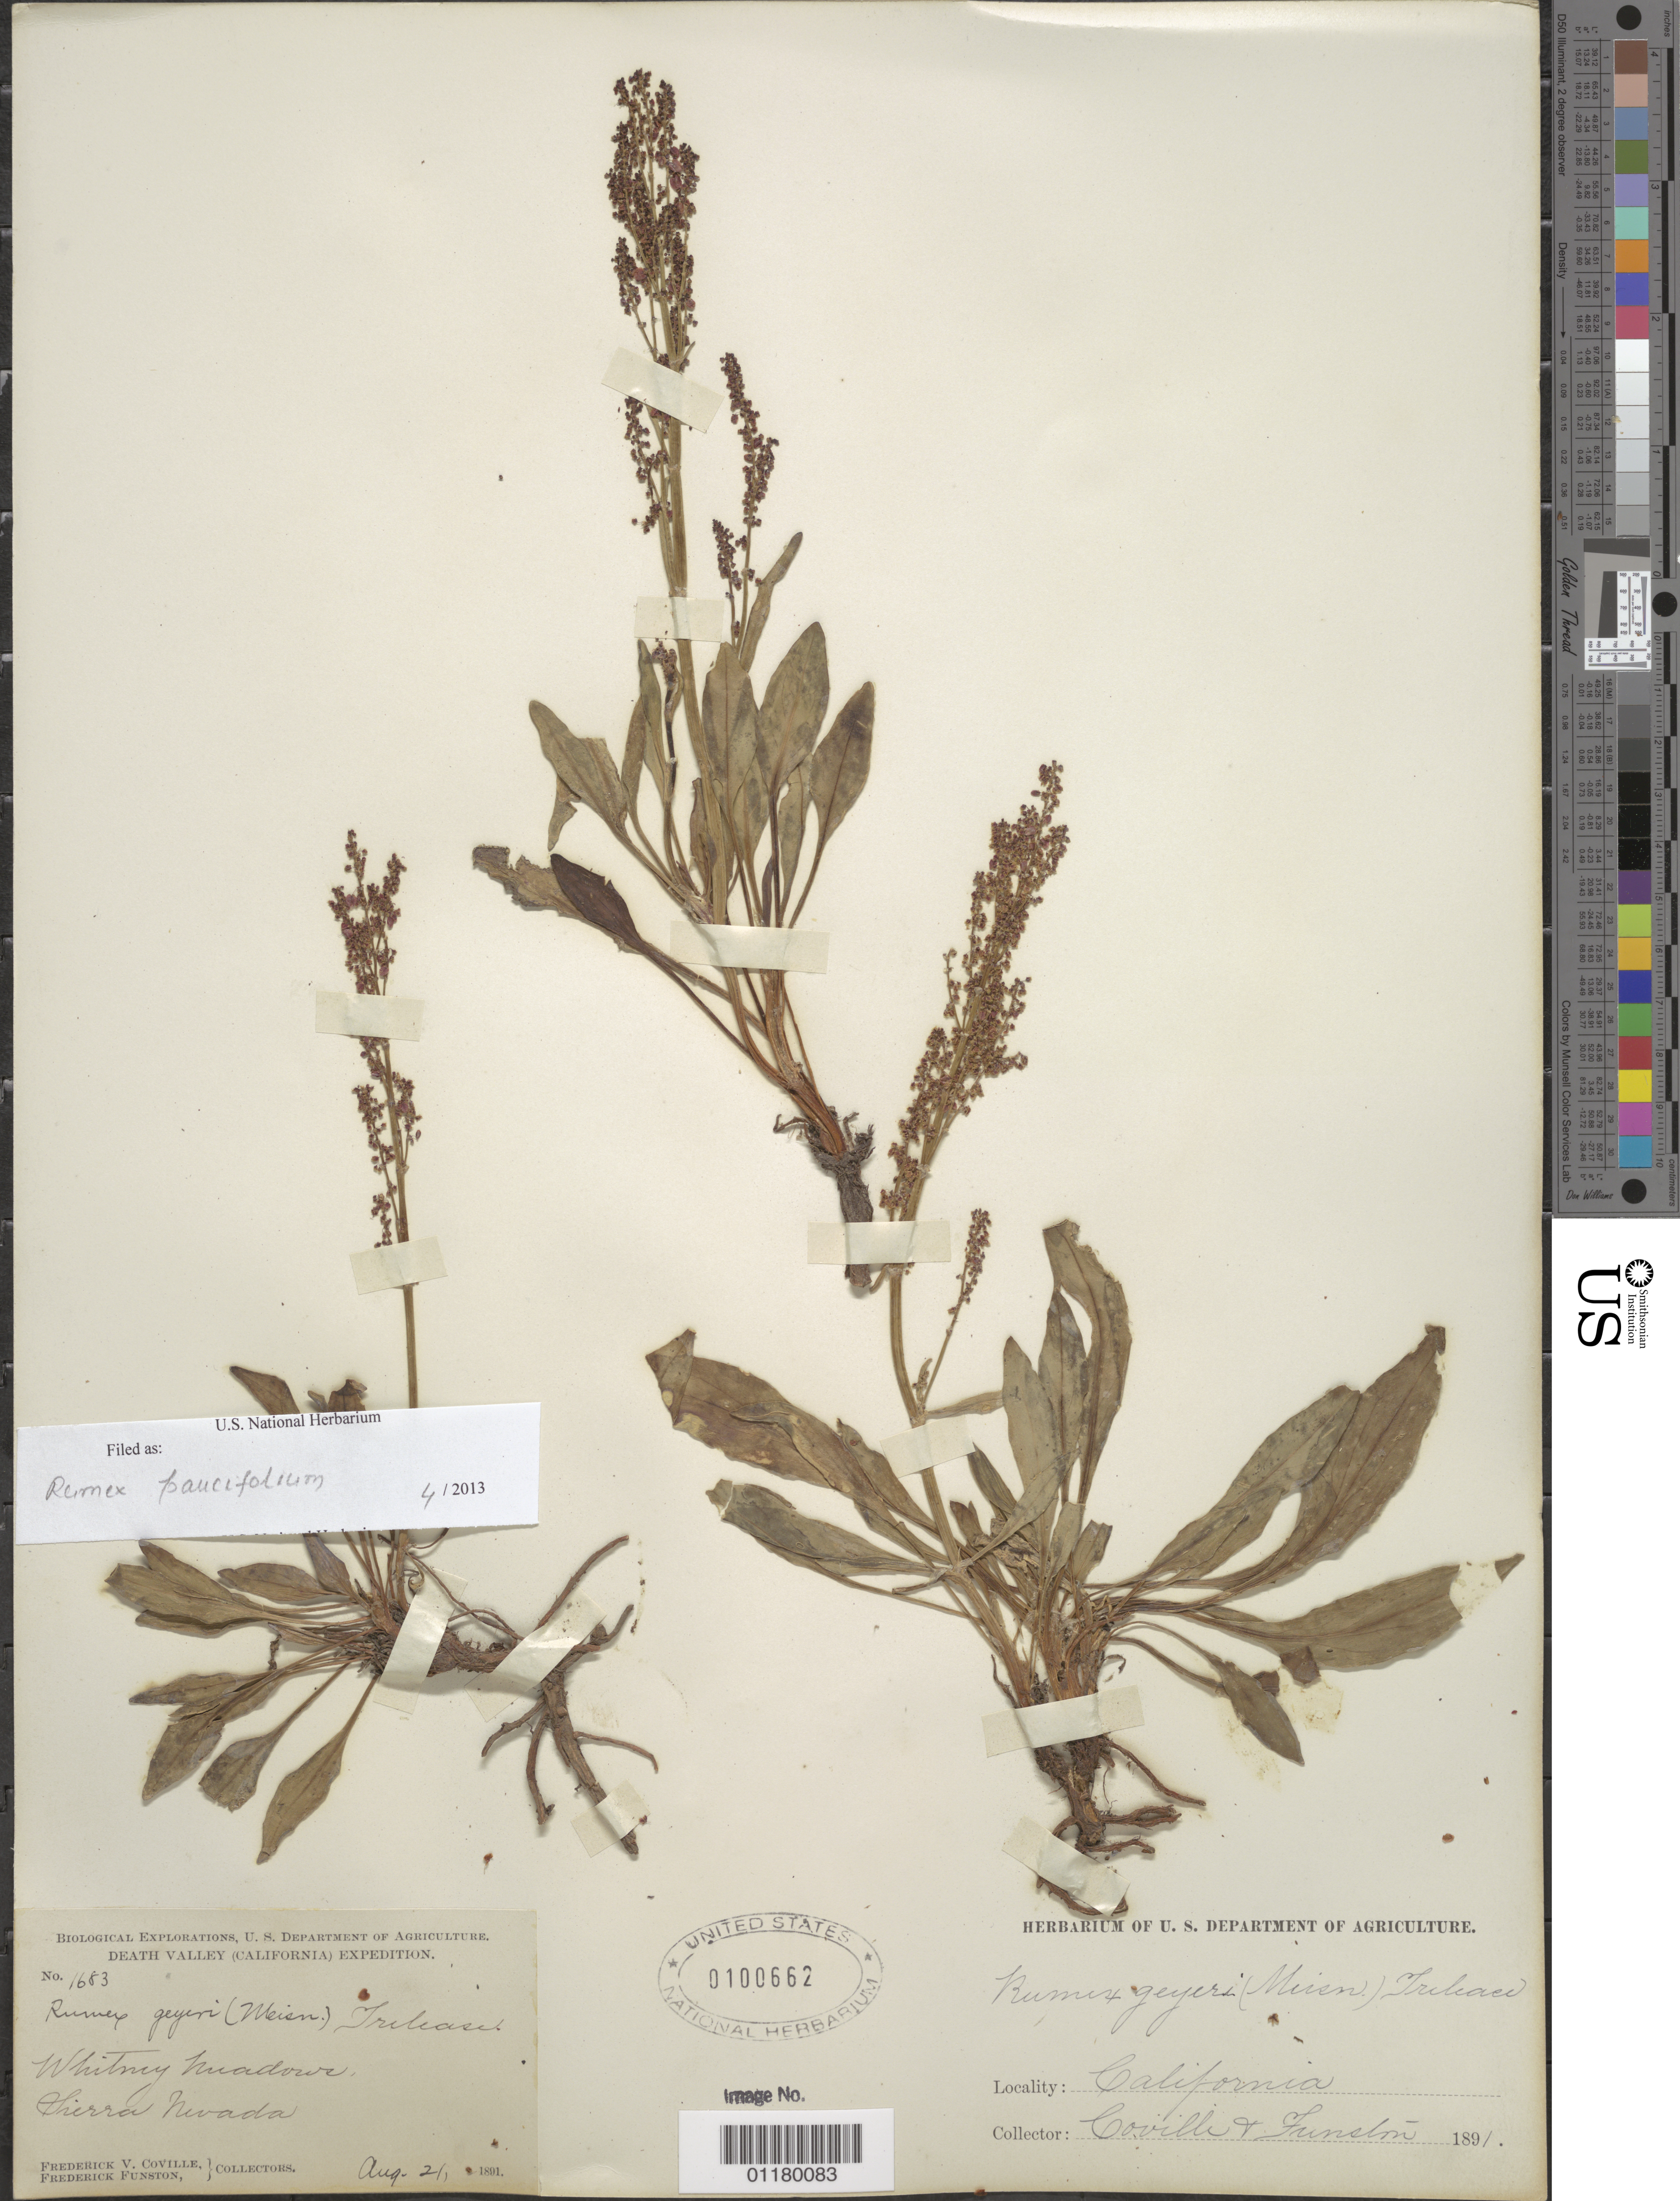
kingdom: Plantae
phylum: Tracheophyta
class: Magnoliopsida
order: Caryophyllales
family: Polygonaceae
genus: Rumex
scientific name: Rumex paucifolius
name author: Nutt.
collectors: F. V. Coville & F. Funston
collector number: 1683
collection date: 1891-08-21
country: United States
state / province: California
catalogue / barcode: US 100662